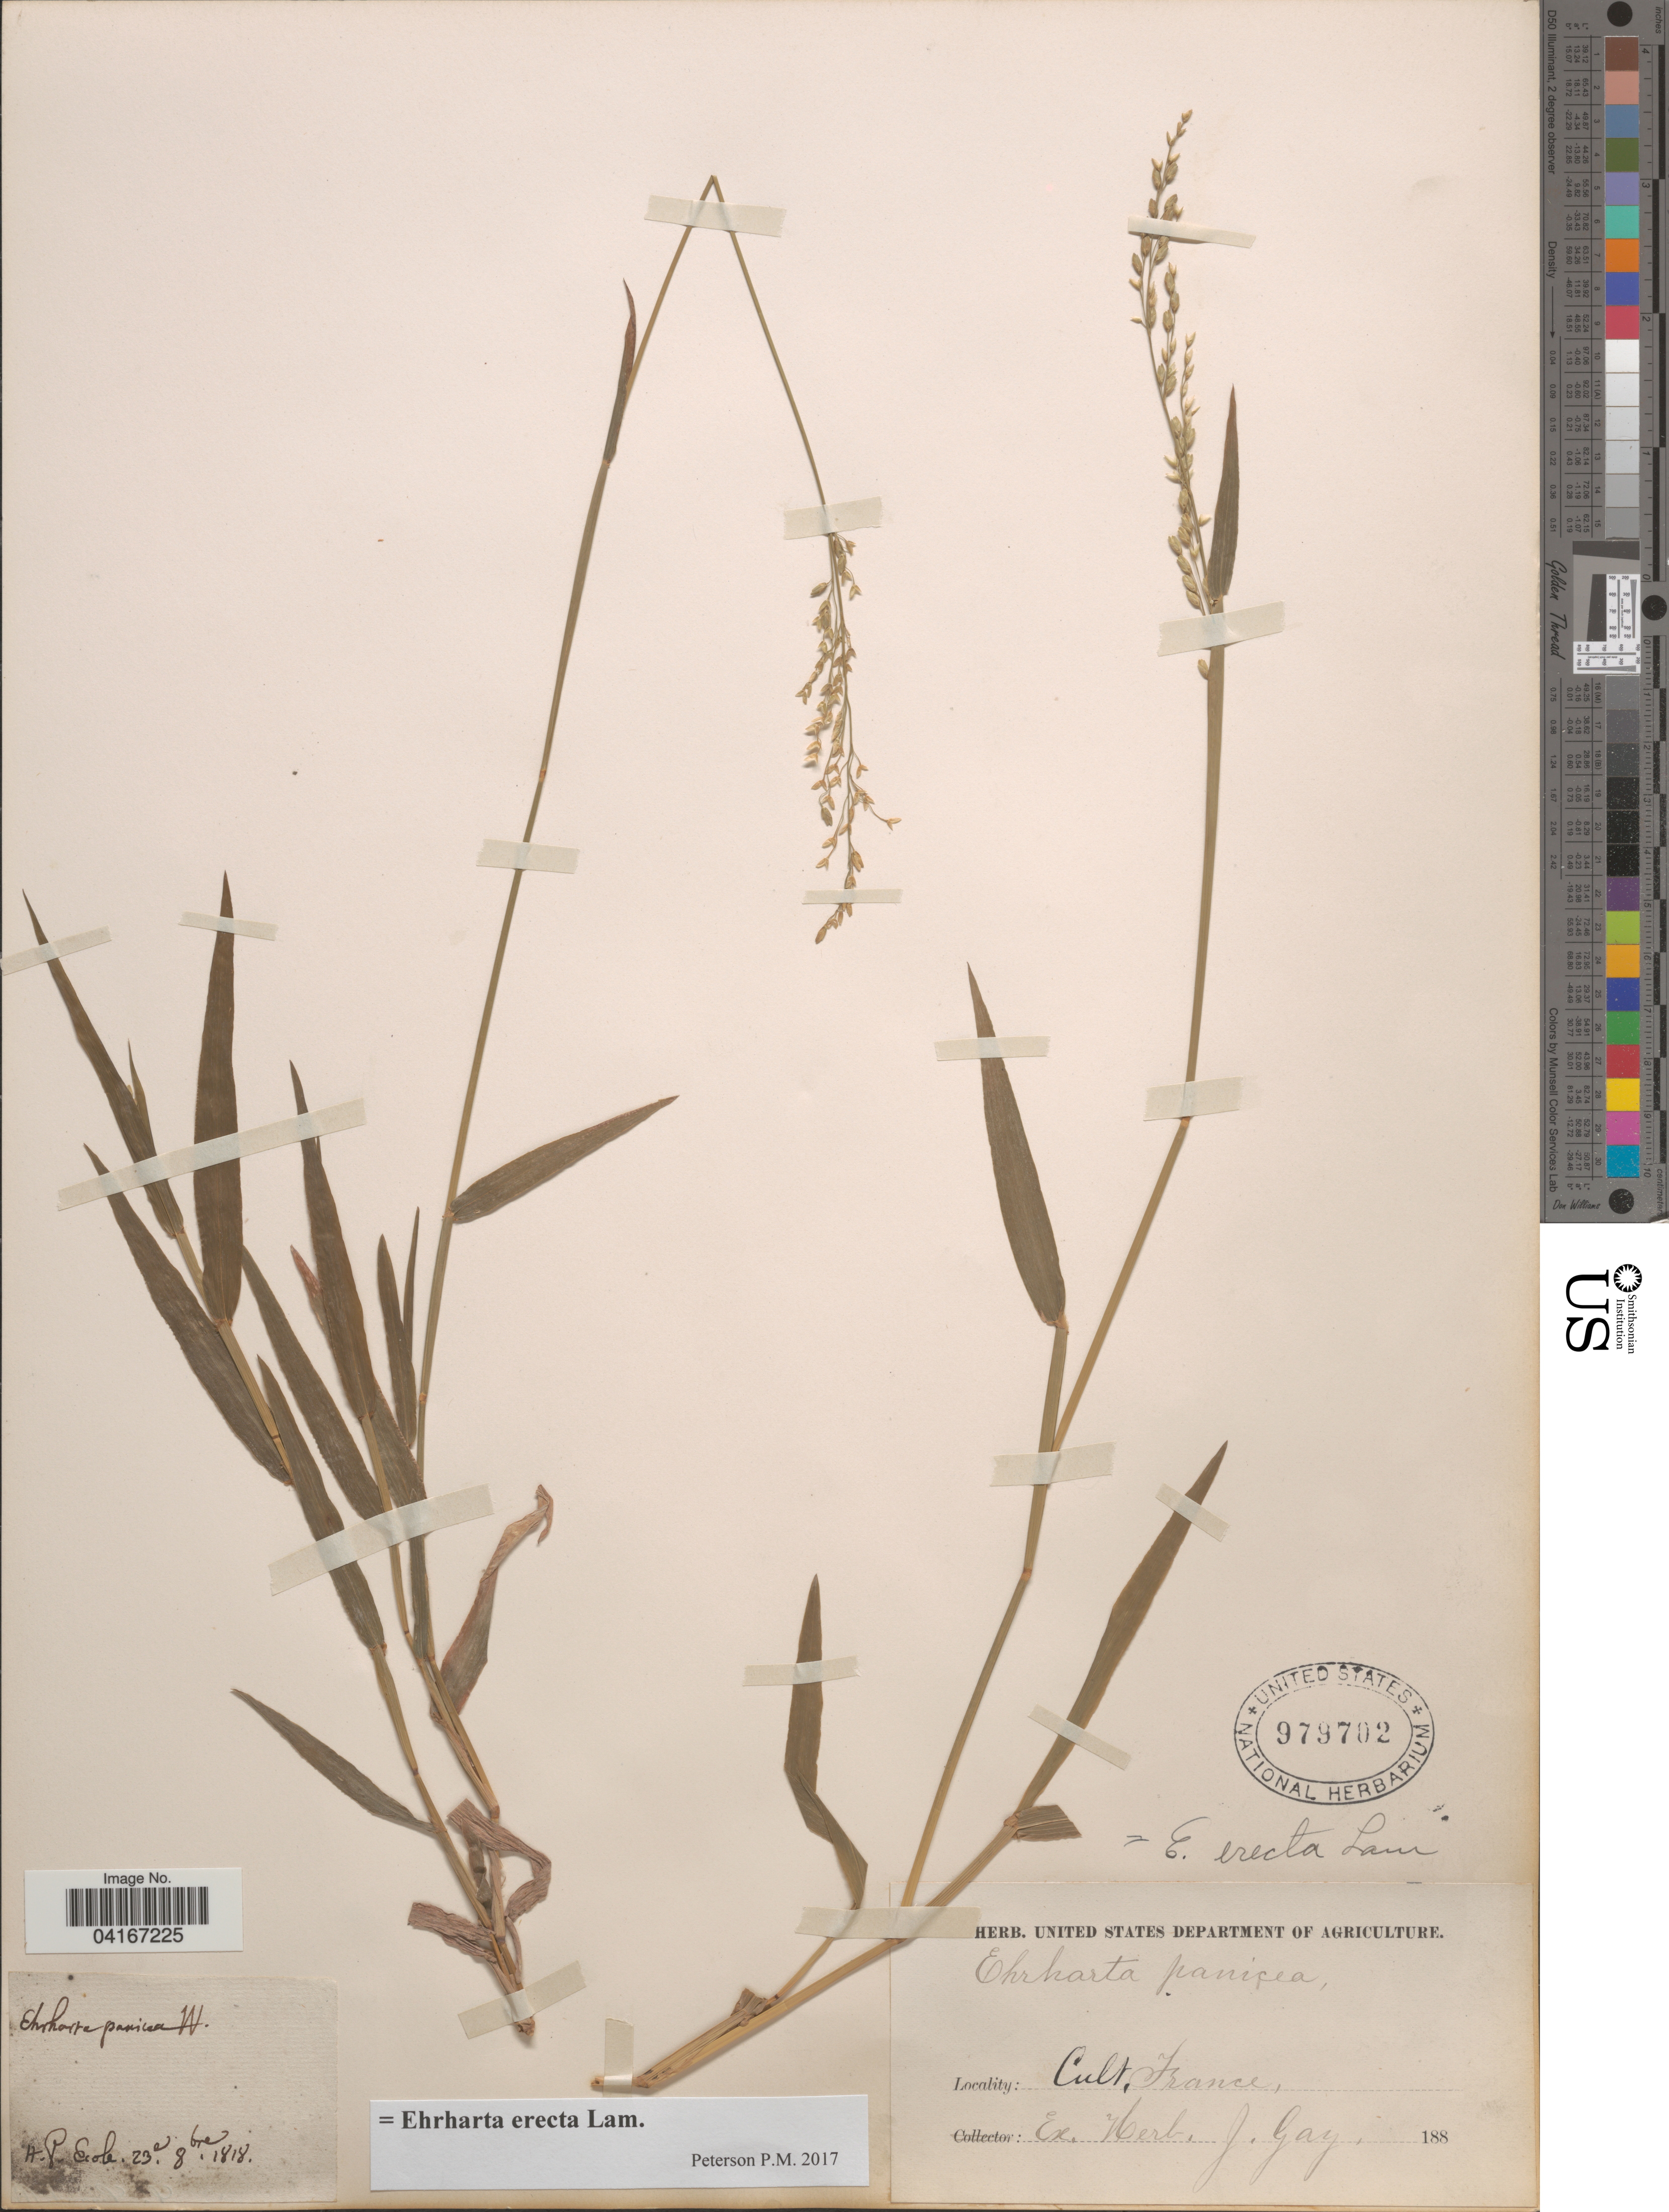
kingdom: Plantae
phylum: Tracheophyta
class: Liliopsida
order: Poales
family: Poaceae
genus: Ehrharta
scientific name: Ehrharta erecta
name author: Lam.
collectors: ex herb. J. Gay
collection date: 1818-10-23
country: France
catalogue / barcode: US 979702